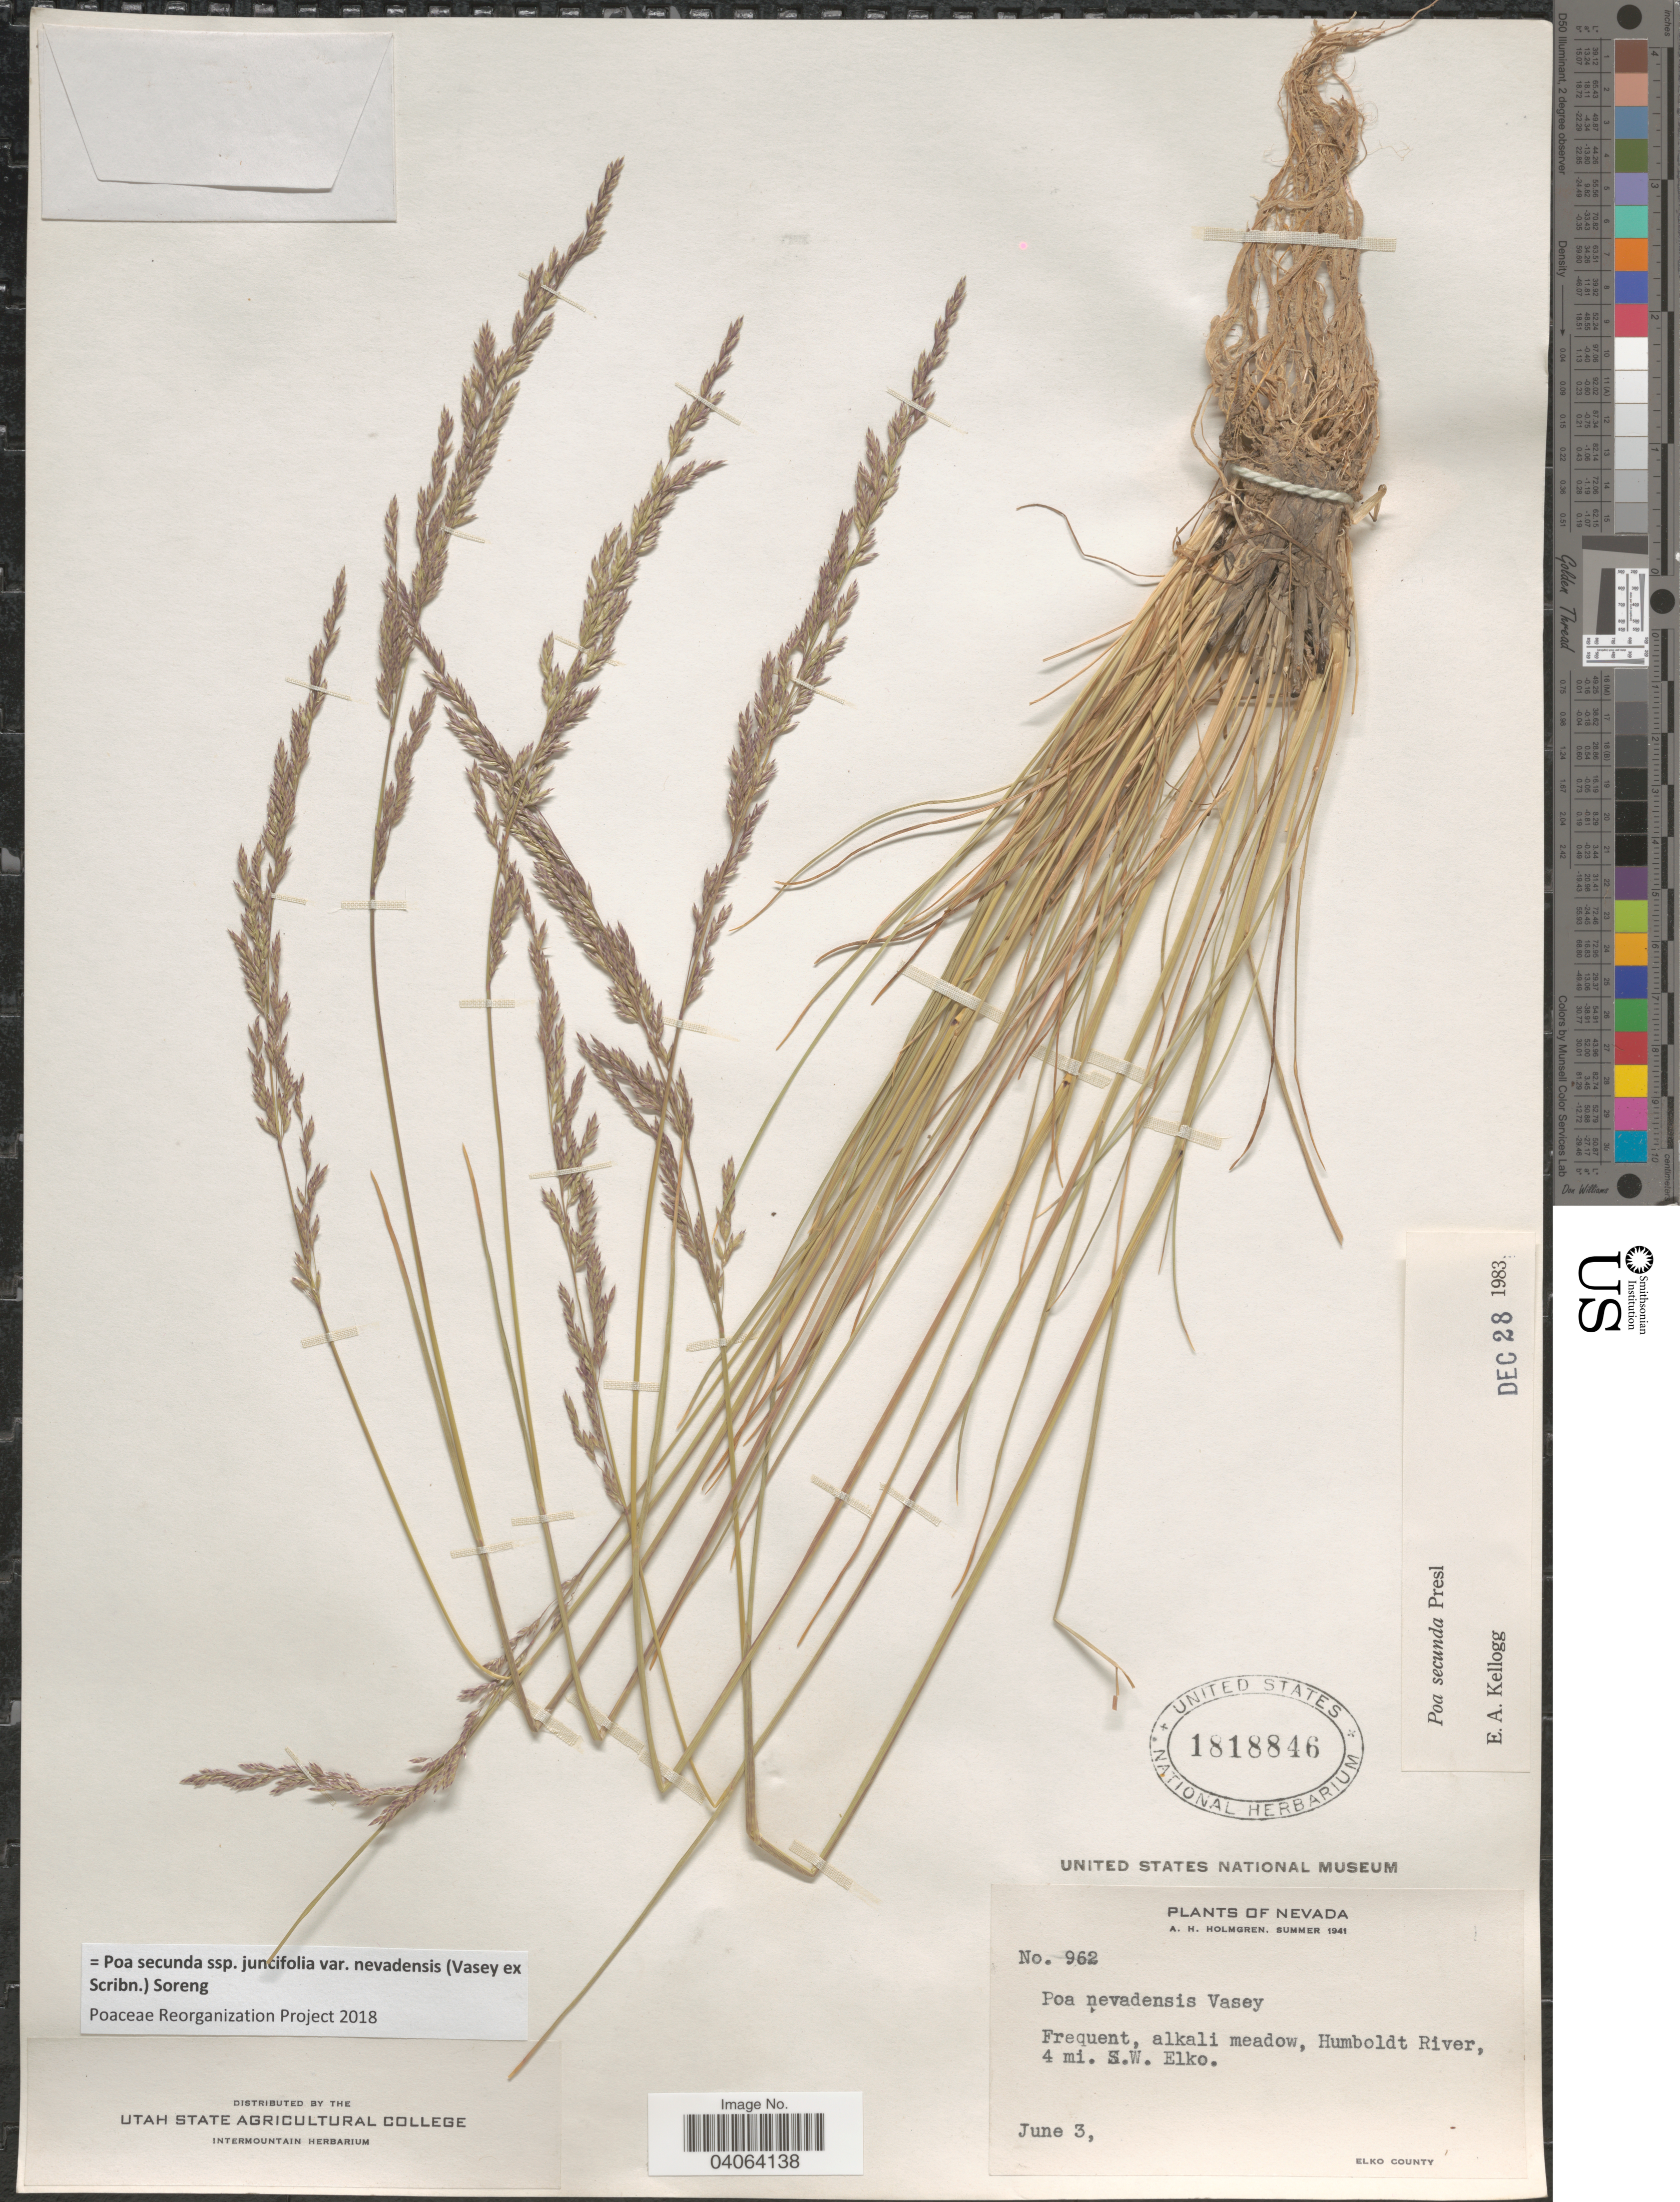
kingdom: Plantae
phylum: Tracheophyta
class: Liliopsida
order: Poales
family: Poaceae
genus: Poa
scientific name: Poa secunda subsp. juncifolia var. nevadensis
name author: (Vasey ex Scribn.) Soreng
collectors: A. H. Holmgren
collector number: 962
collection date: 1941-06-03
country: United States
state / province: Nevada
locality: Humboldt River, 4 mi. S.W. Elko. Elko County.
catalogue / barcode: US 1818846